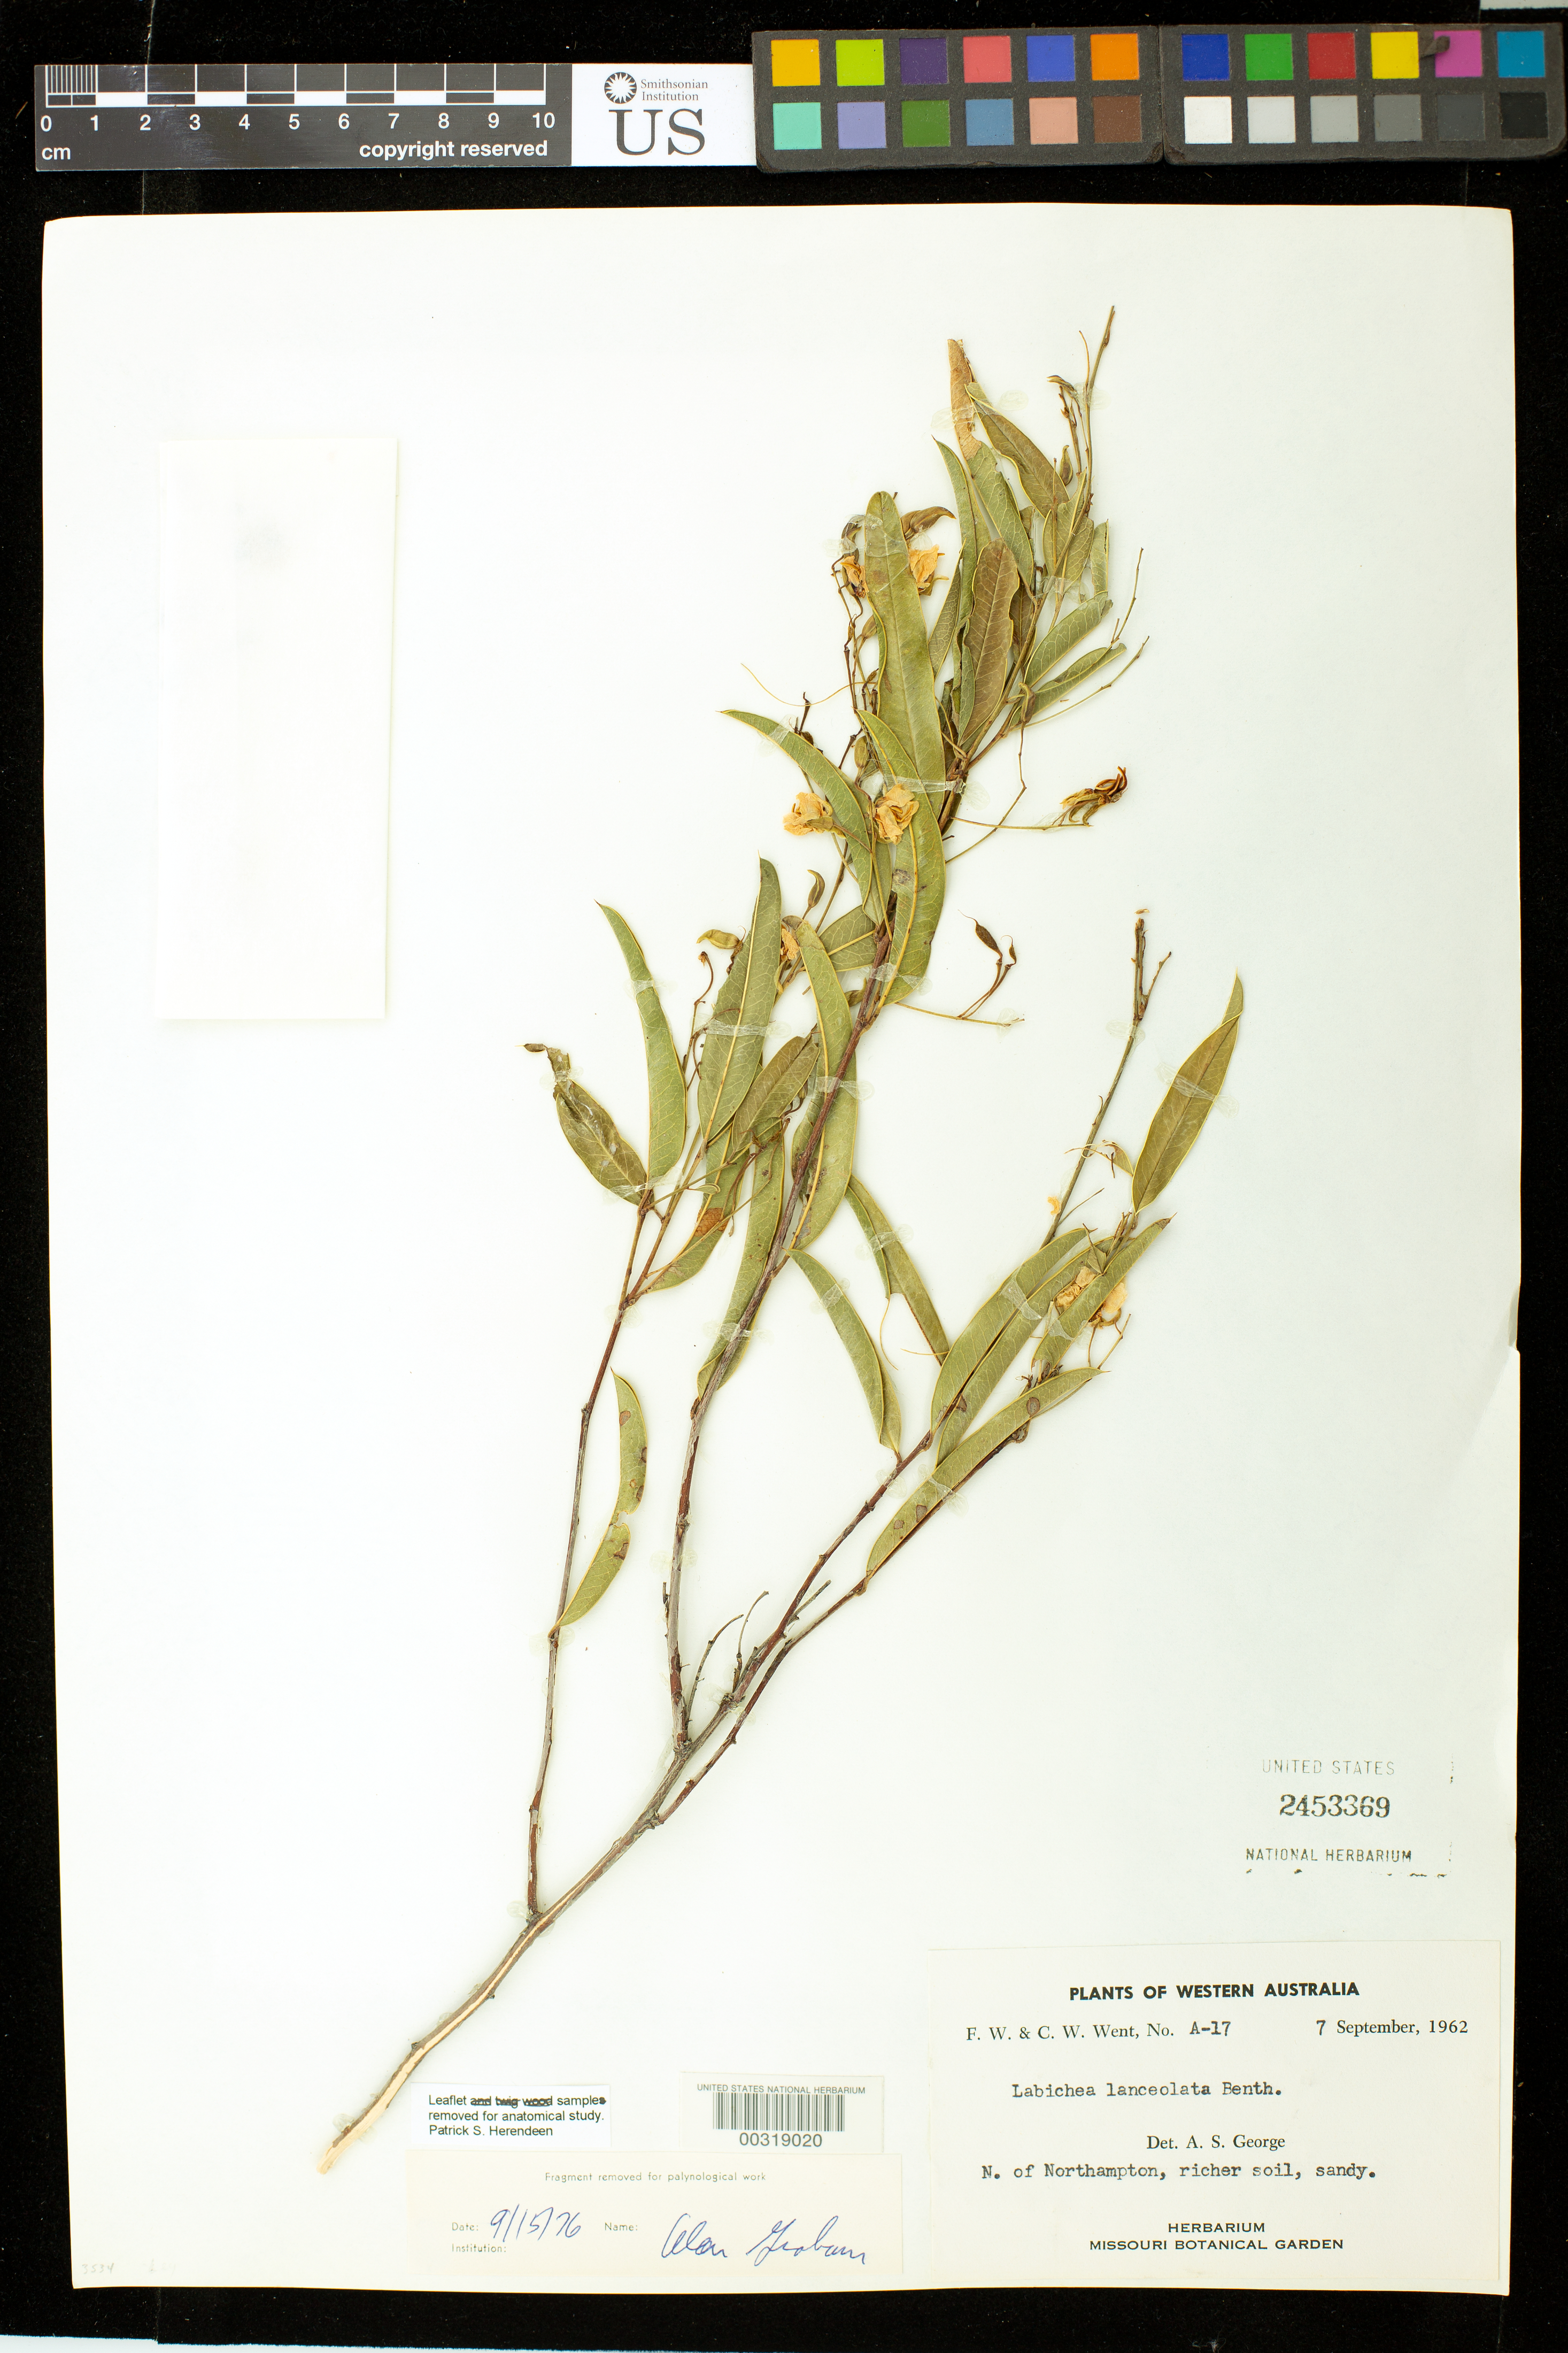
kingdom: Plantae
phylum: Tracheophyta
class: Magnoliopsida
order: Fabales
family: Fabaceae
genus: Labichea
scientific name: Labichea lanceolata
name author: Benth.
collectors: F. W. Went & C. W. Went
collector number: A-17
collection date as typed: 07 Sep 1962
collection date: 1962-09-07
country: Australia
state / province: Western Australia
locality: N of northampton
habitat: Richer soil, sandy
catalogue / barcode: US 2453369